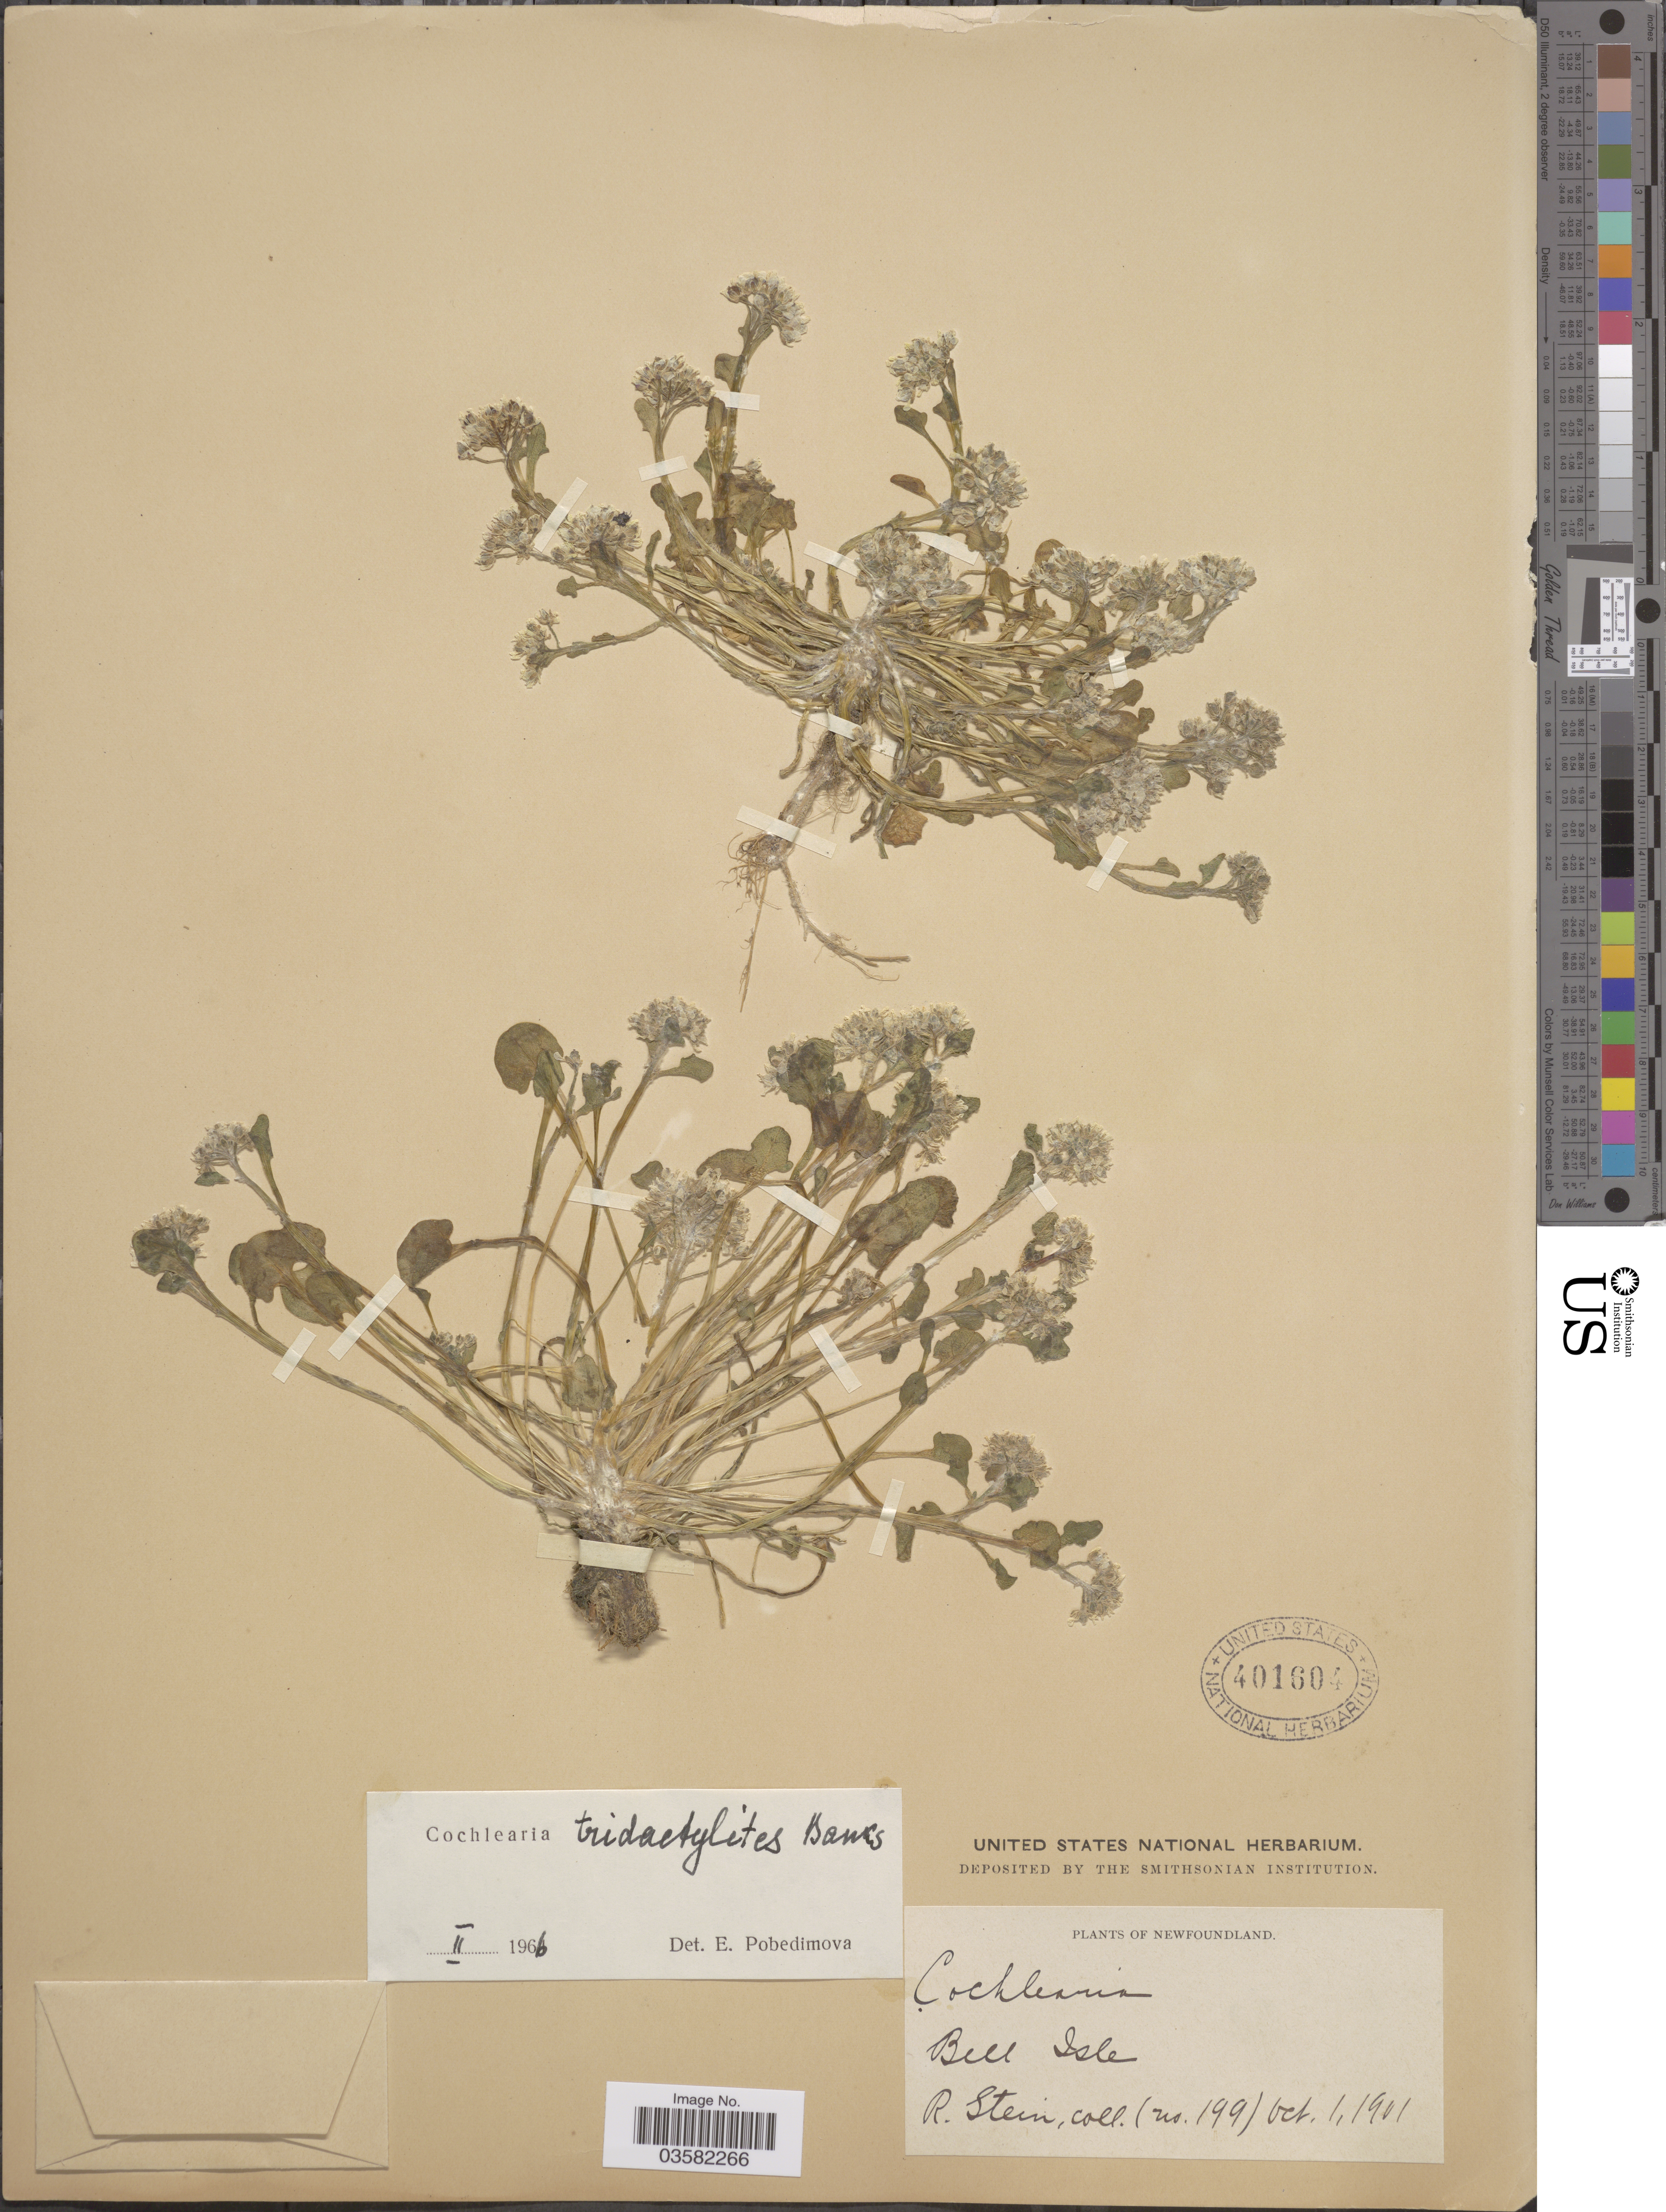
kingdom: Plantae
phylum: Tracheophyta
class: Magnoliopsida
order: Brassicales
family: Brassicaceae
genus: Cochlearia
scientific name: Cochlearia tridactylites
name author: Banks ex DC.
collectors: R. Stein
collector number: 199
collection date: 1901-10-01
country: Canada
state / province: Newfoundland and Labrador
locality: Bell Isle.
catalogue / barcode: US 401604